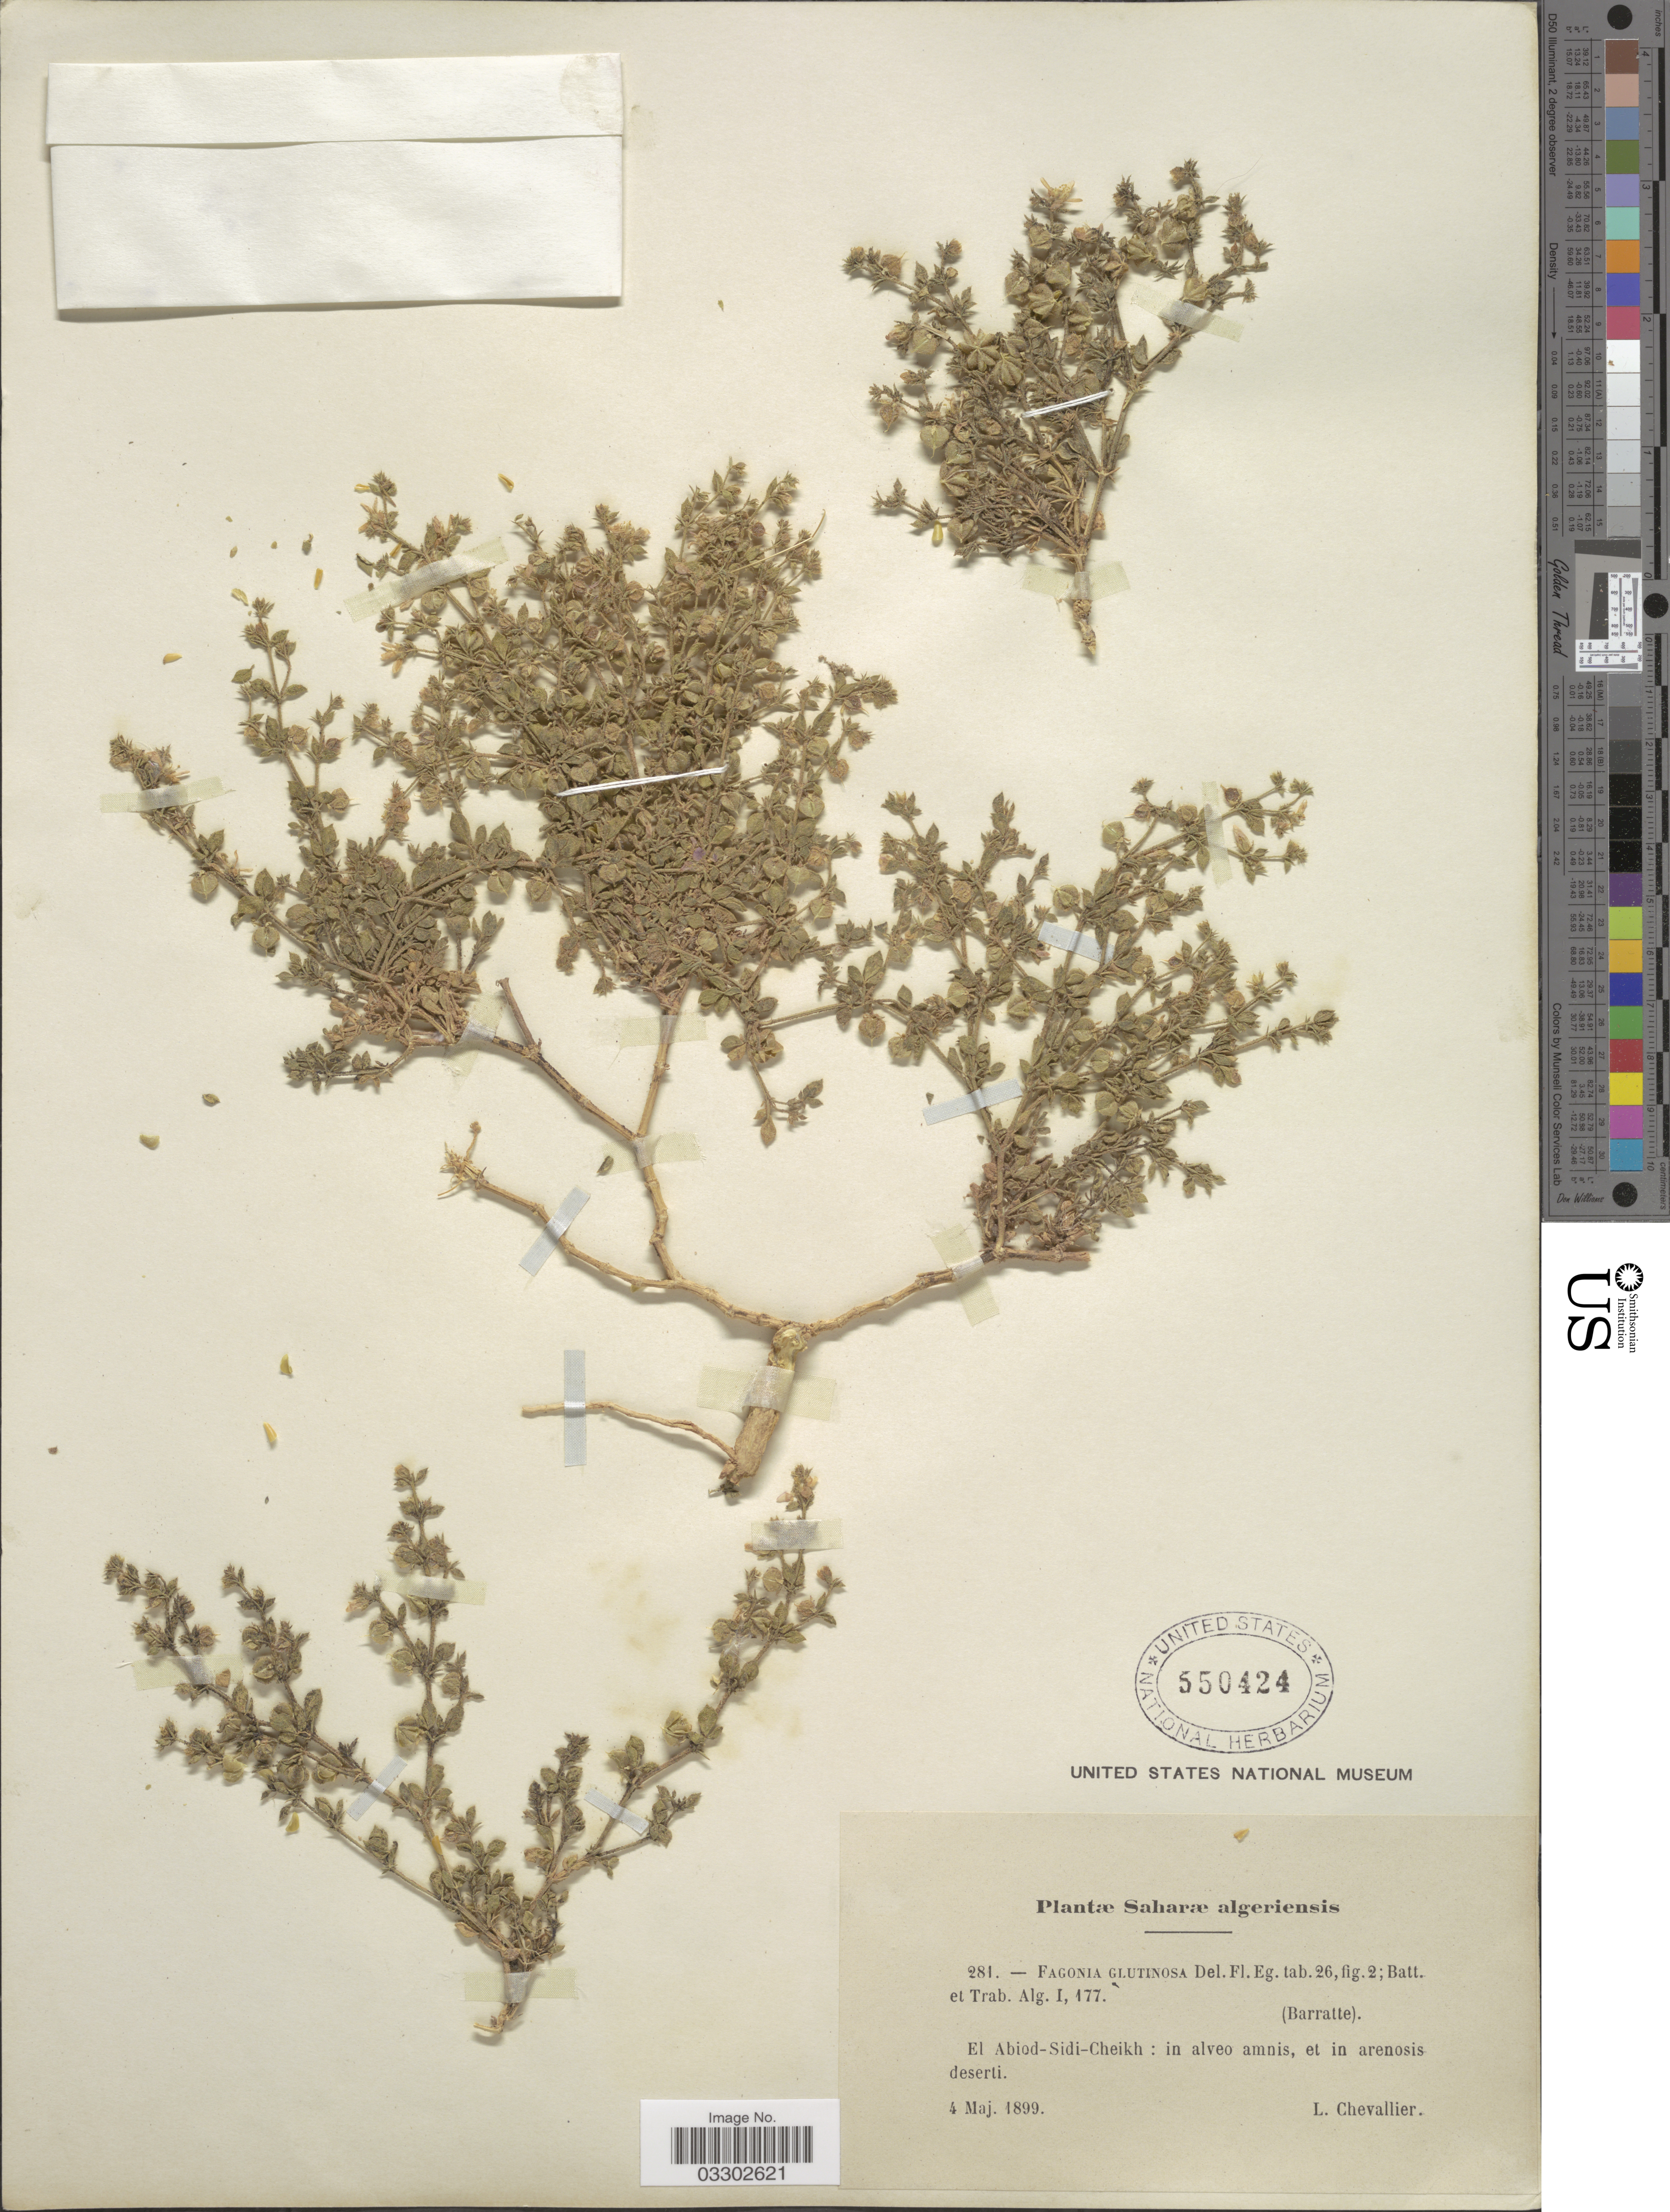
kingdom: Plantae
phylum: Tracheophyta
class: Magnoliopsida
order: Zygophyllales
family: Zygophyllaceae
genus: Fagonia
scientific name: Fagonia glutinosa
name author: Delile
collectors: L. Chevallier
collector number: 281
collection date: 1899-05-04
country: Algeria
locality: Saharæ algeriensis. El Abiod-Sidi-Cheikh.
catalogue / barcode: US 550424